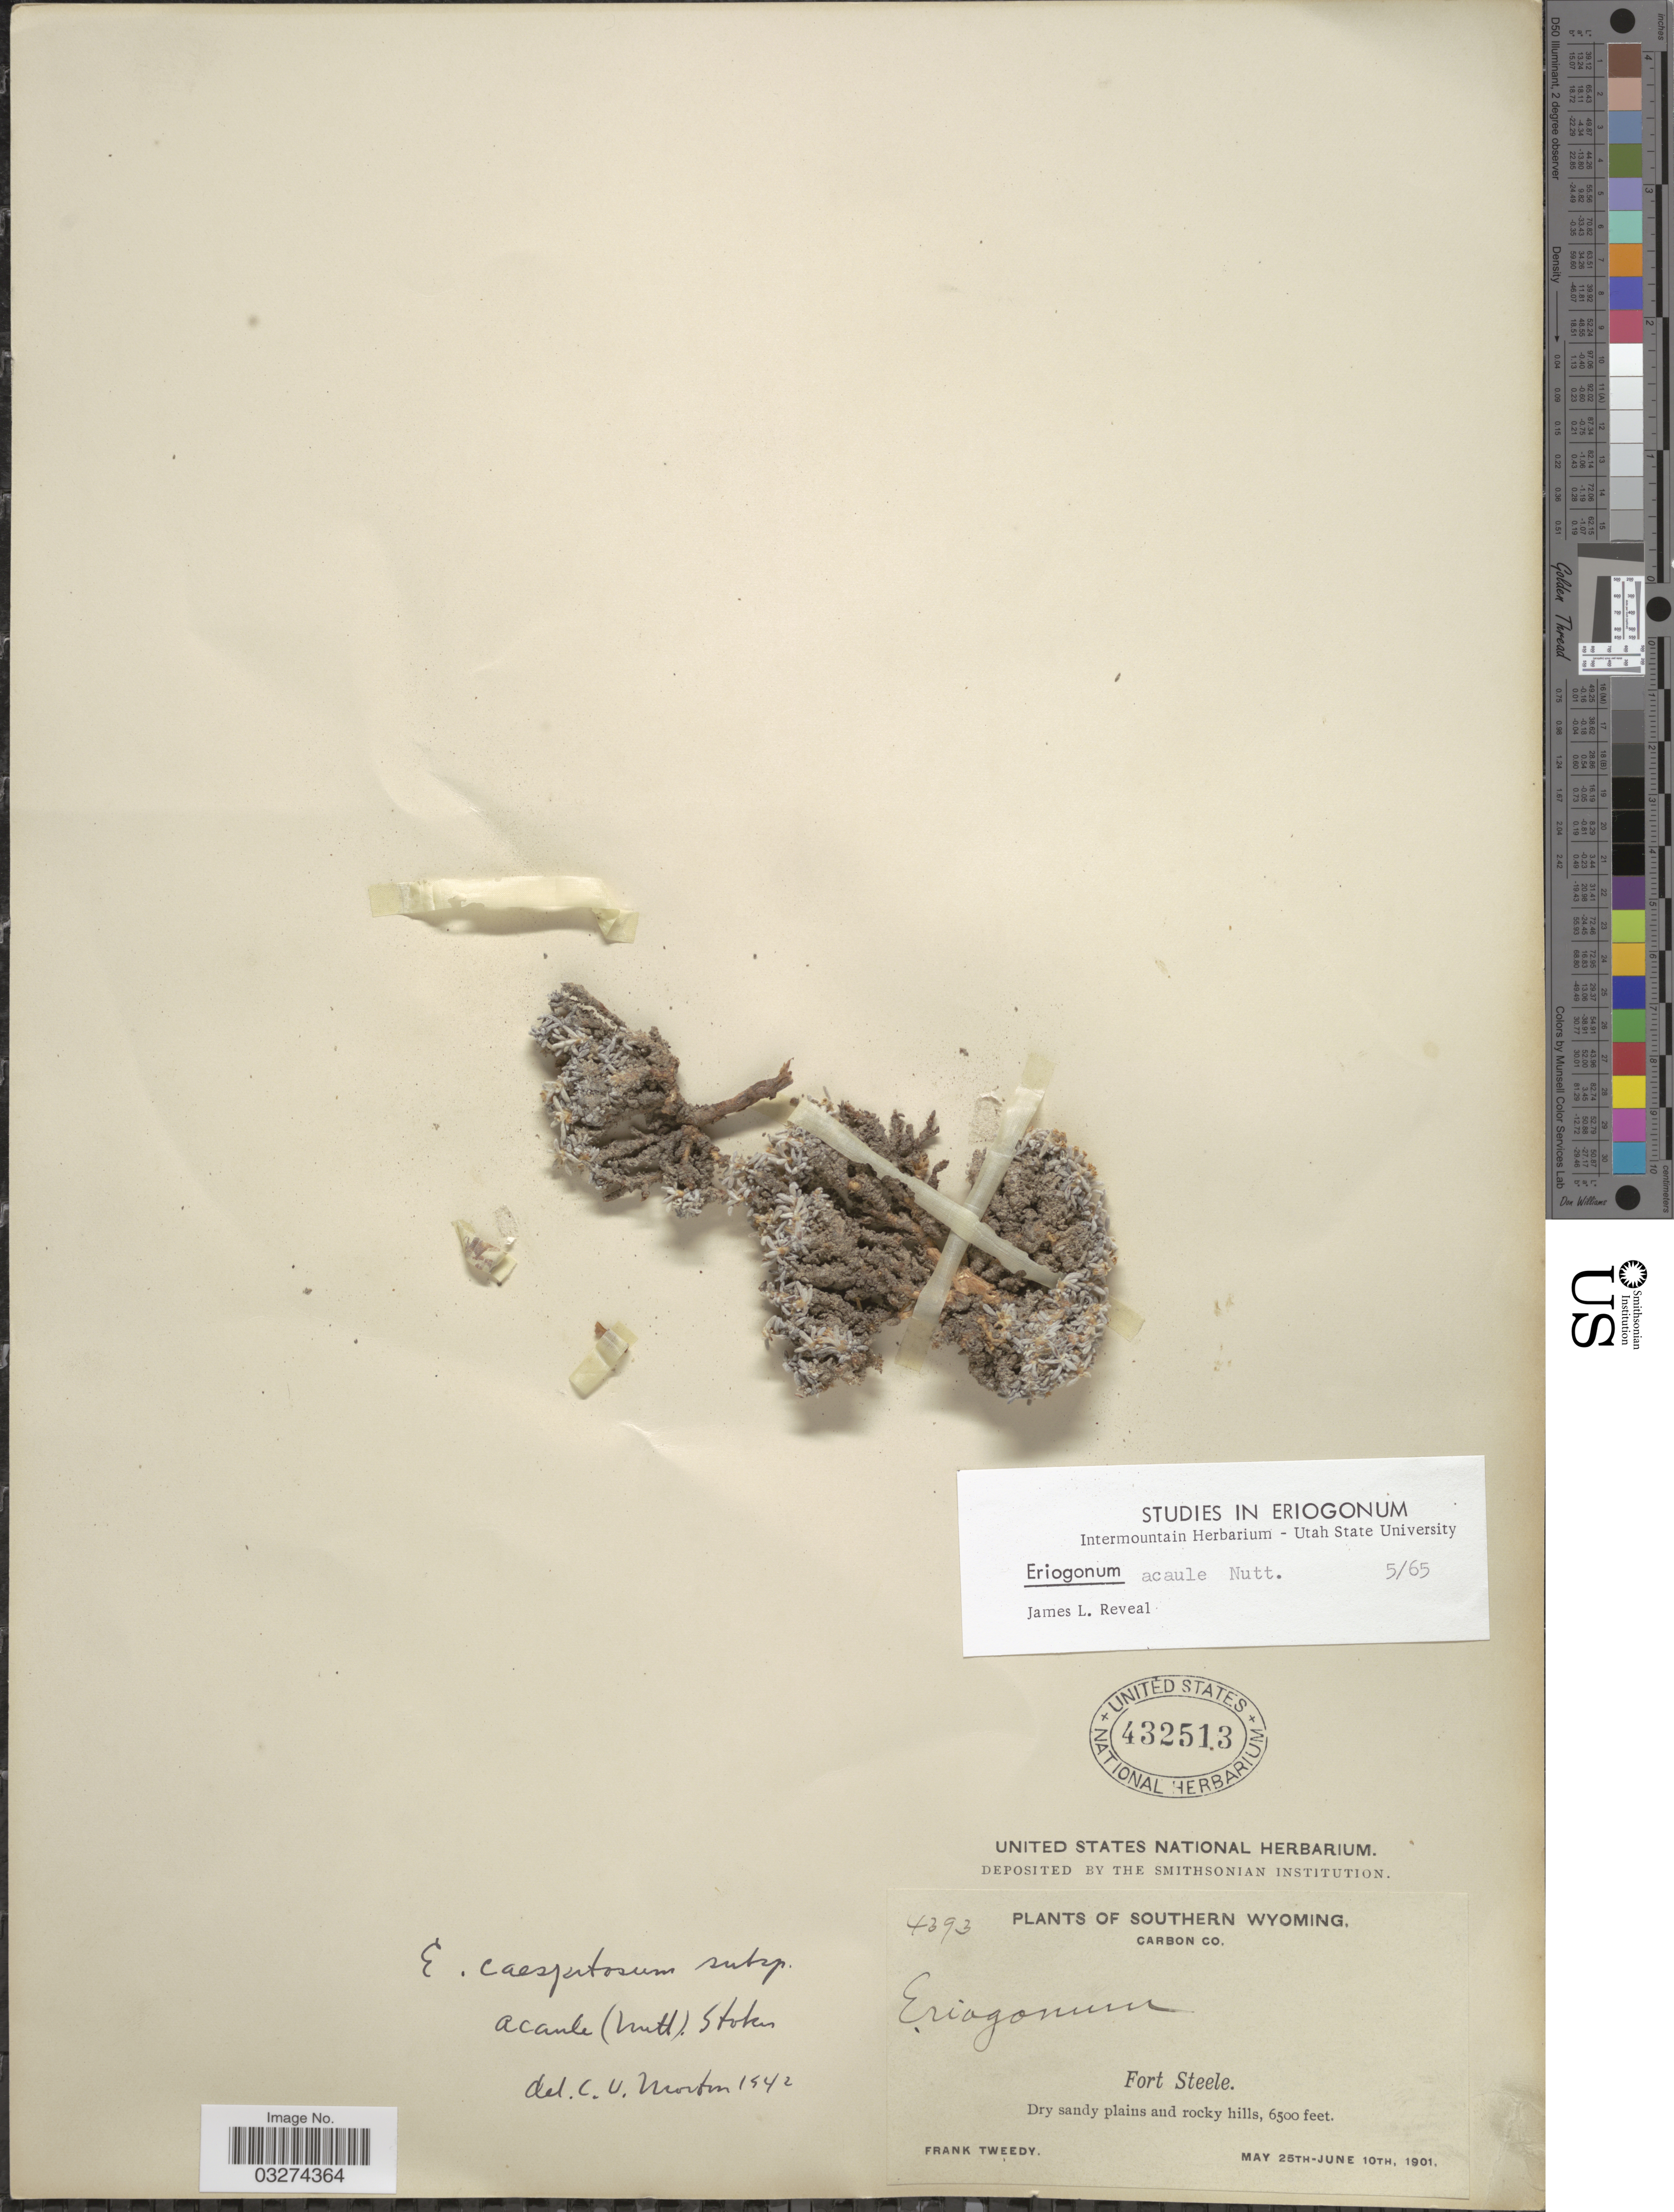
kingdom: Plantae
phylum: Tracheophyta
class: Magnoliopsida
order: Caryophyllales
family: Polygonaceae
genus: Eriogonum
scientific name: Eriogonum acaule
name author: Nutt.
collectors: F. Tweedy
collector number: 4393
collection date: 1901-05-25/1901-06-10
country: United States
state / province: Wyoming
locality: Southern Wyoming, Carbon Co., Fort Steele.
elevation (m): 1981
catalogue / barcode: US 432513